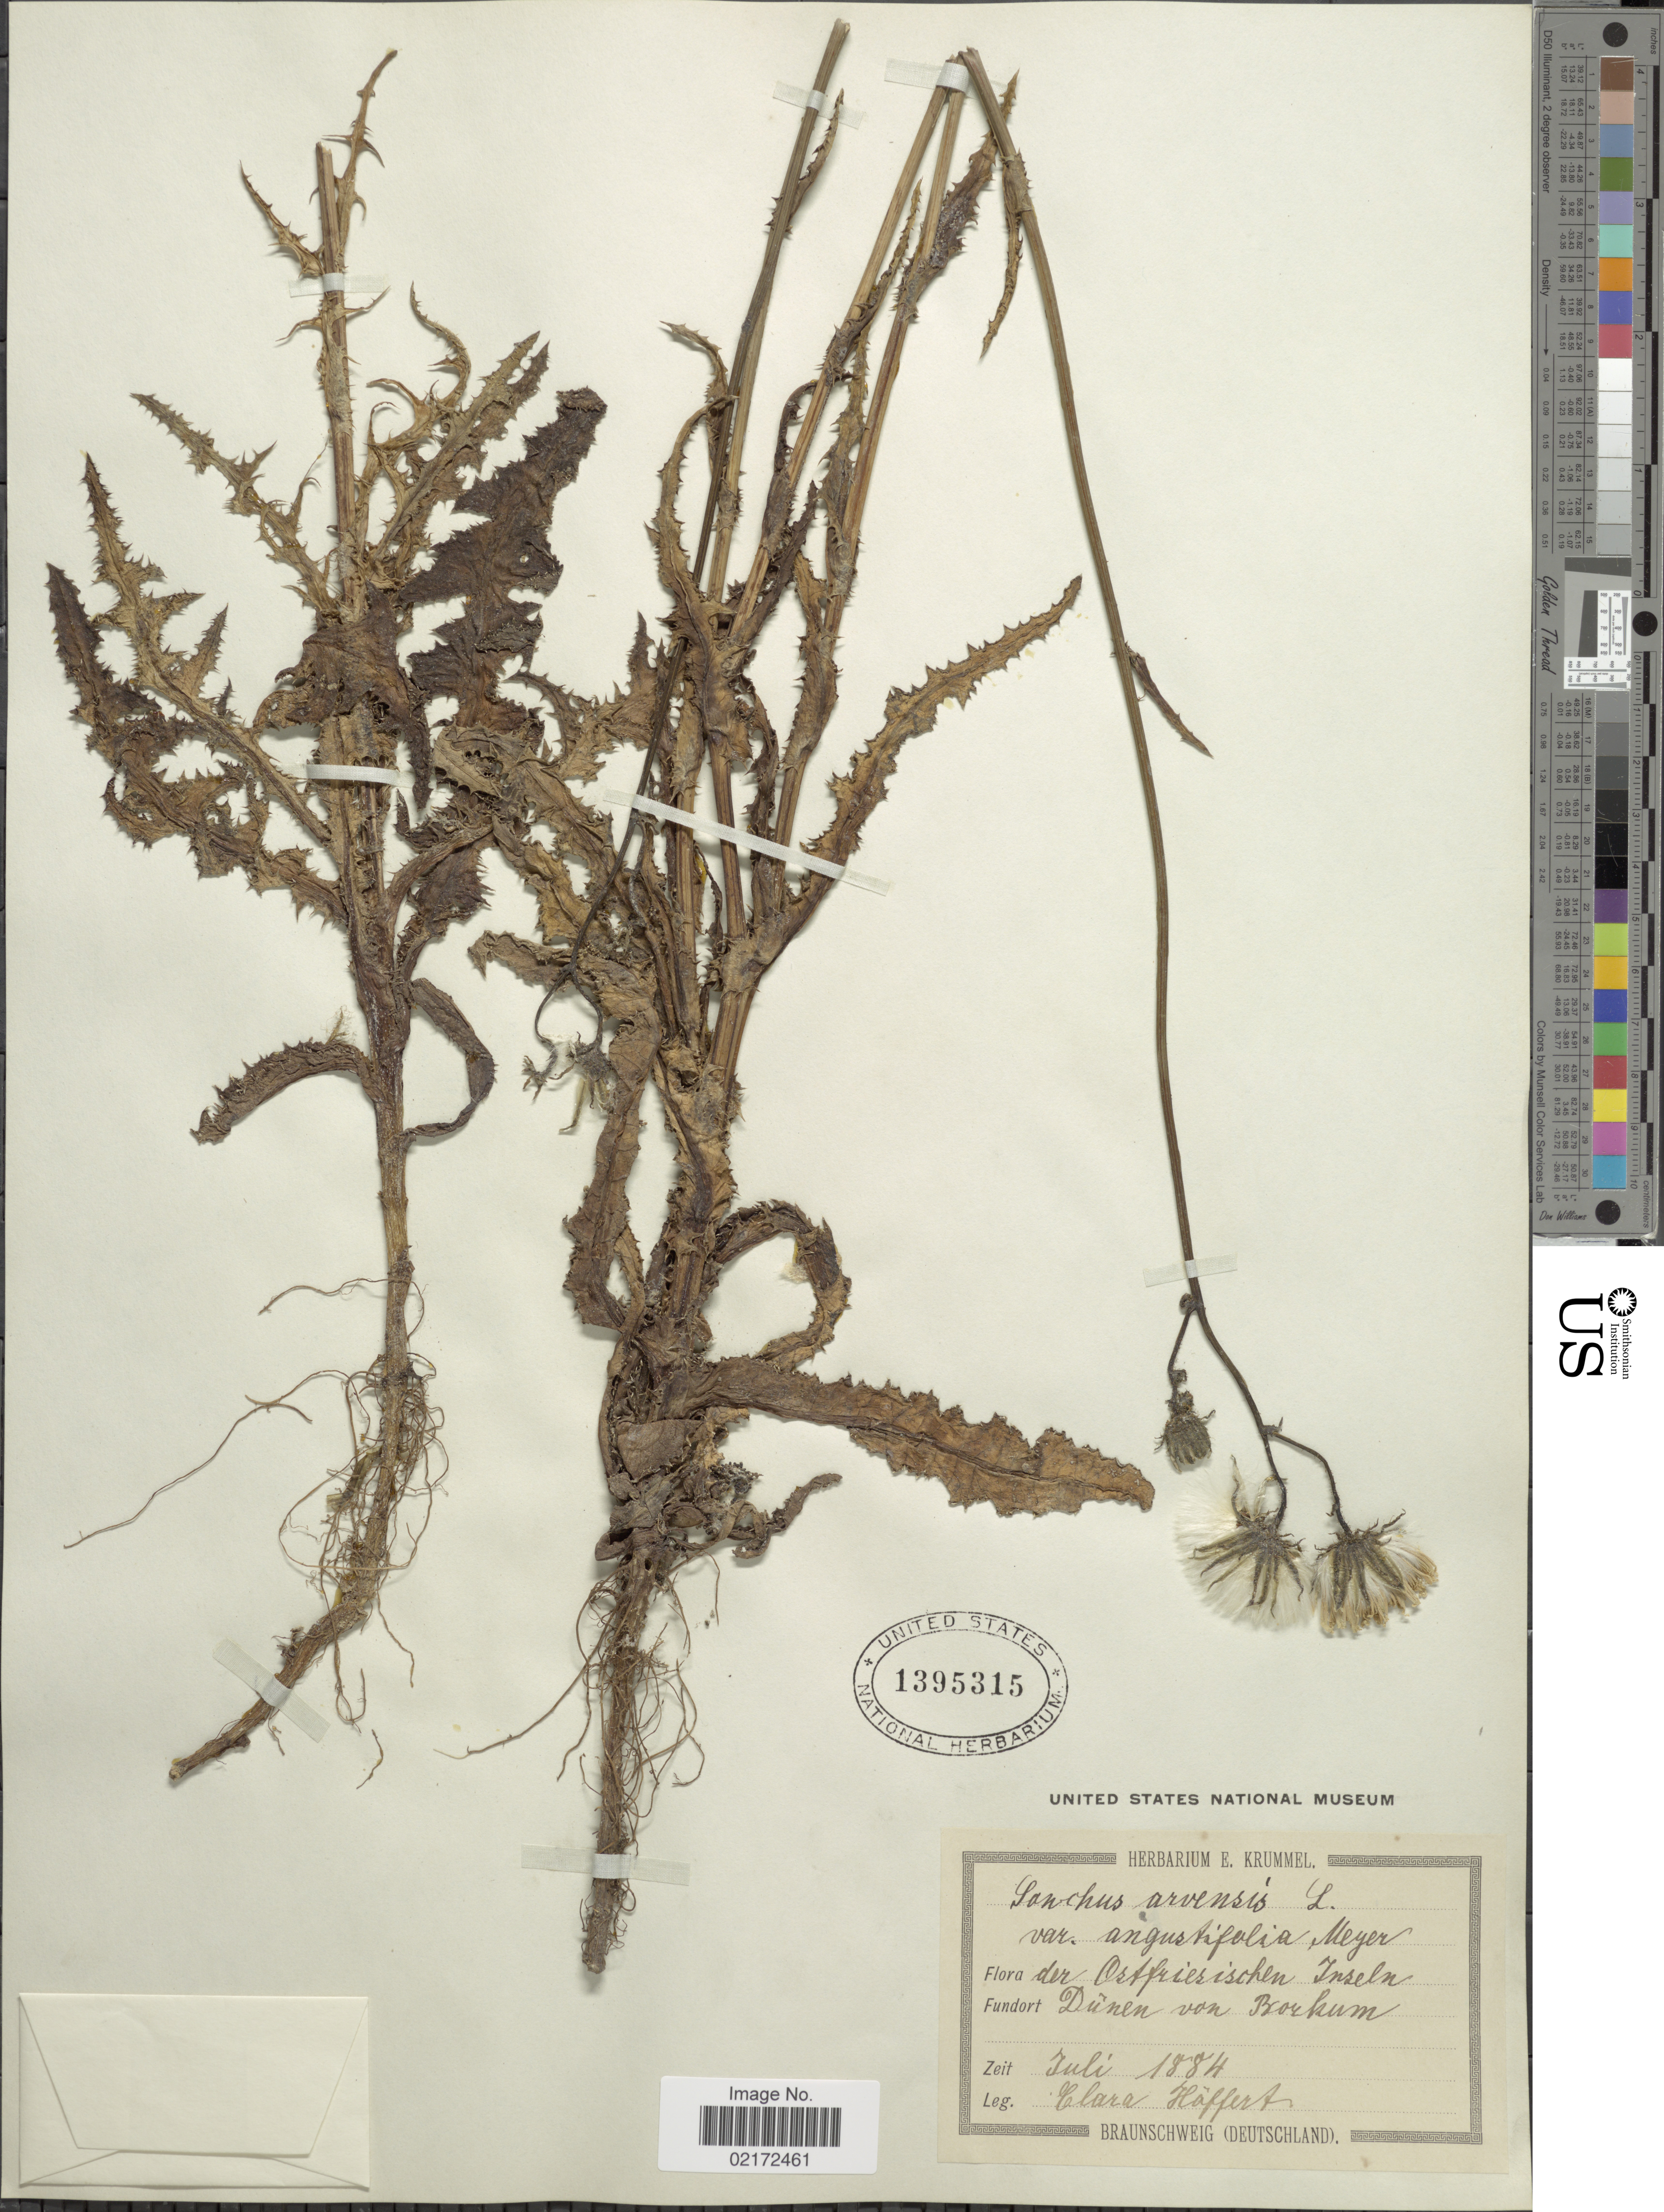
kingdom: Plantae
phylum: Tracheophyta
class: Magnoliopsida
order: Asterales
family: Asteraceae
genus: Sonchus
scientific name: Sonchus arvensis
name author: L.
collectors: C. Haffert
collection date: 1884-07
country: Germany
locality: Der Ostfrierischen Inseln. Dünen von Broekum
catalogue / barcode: US 1395315